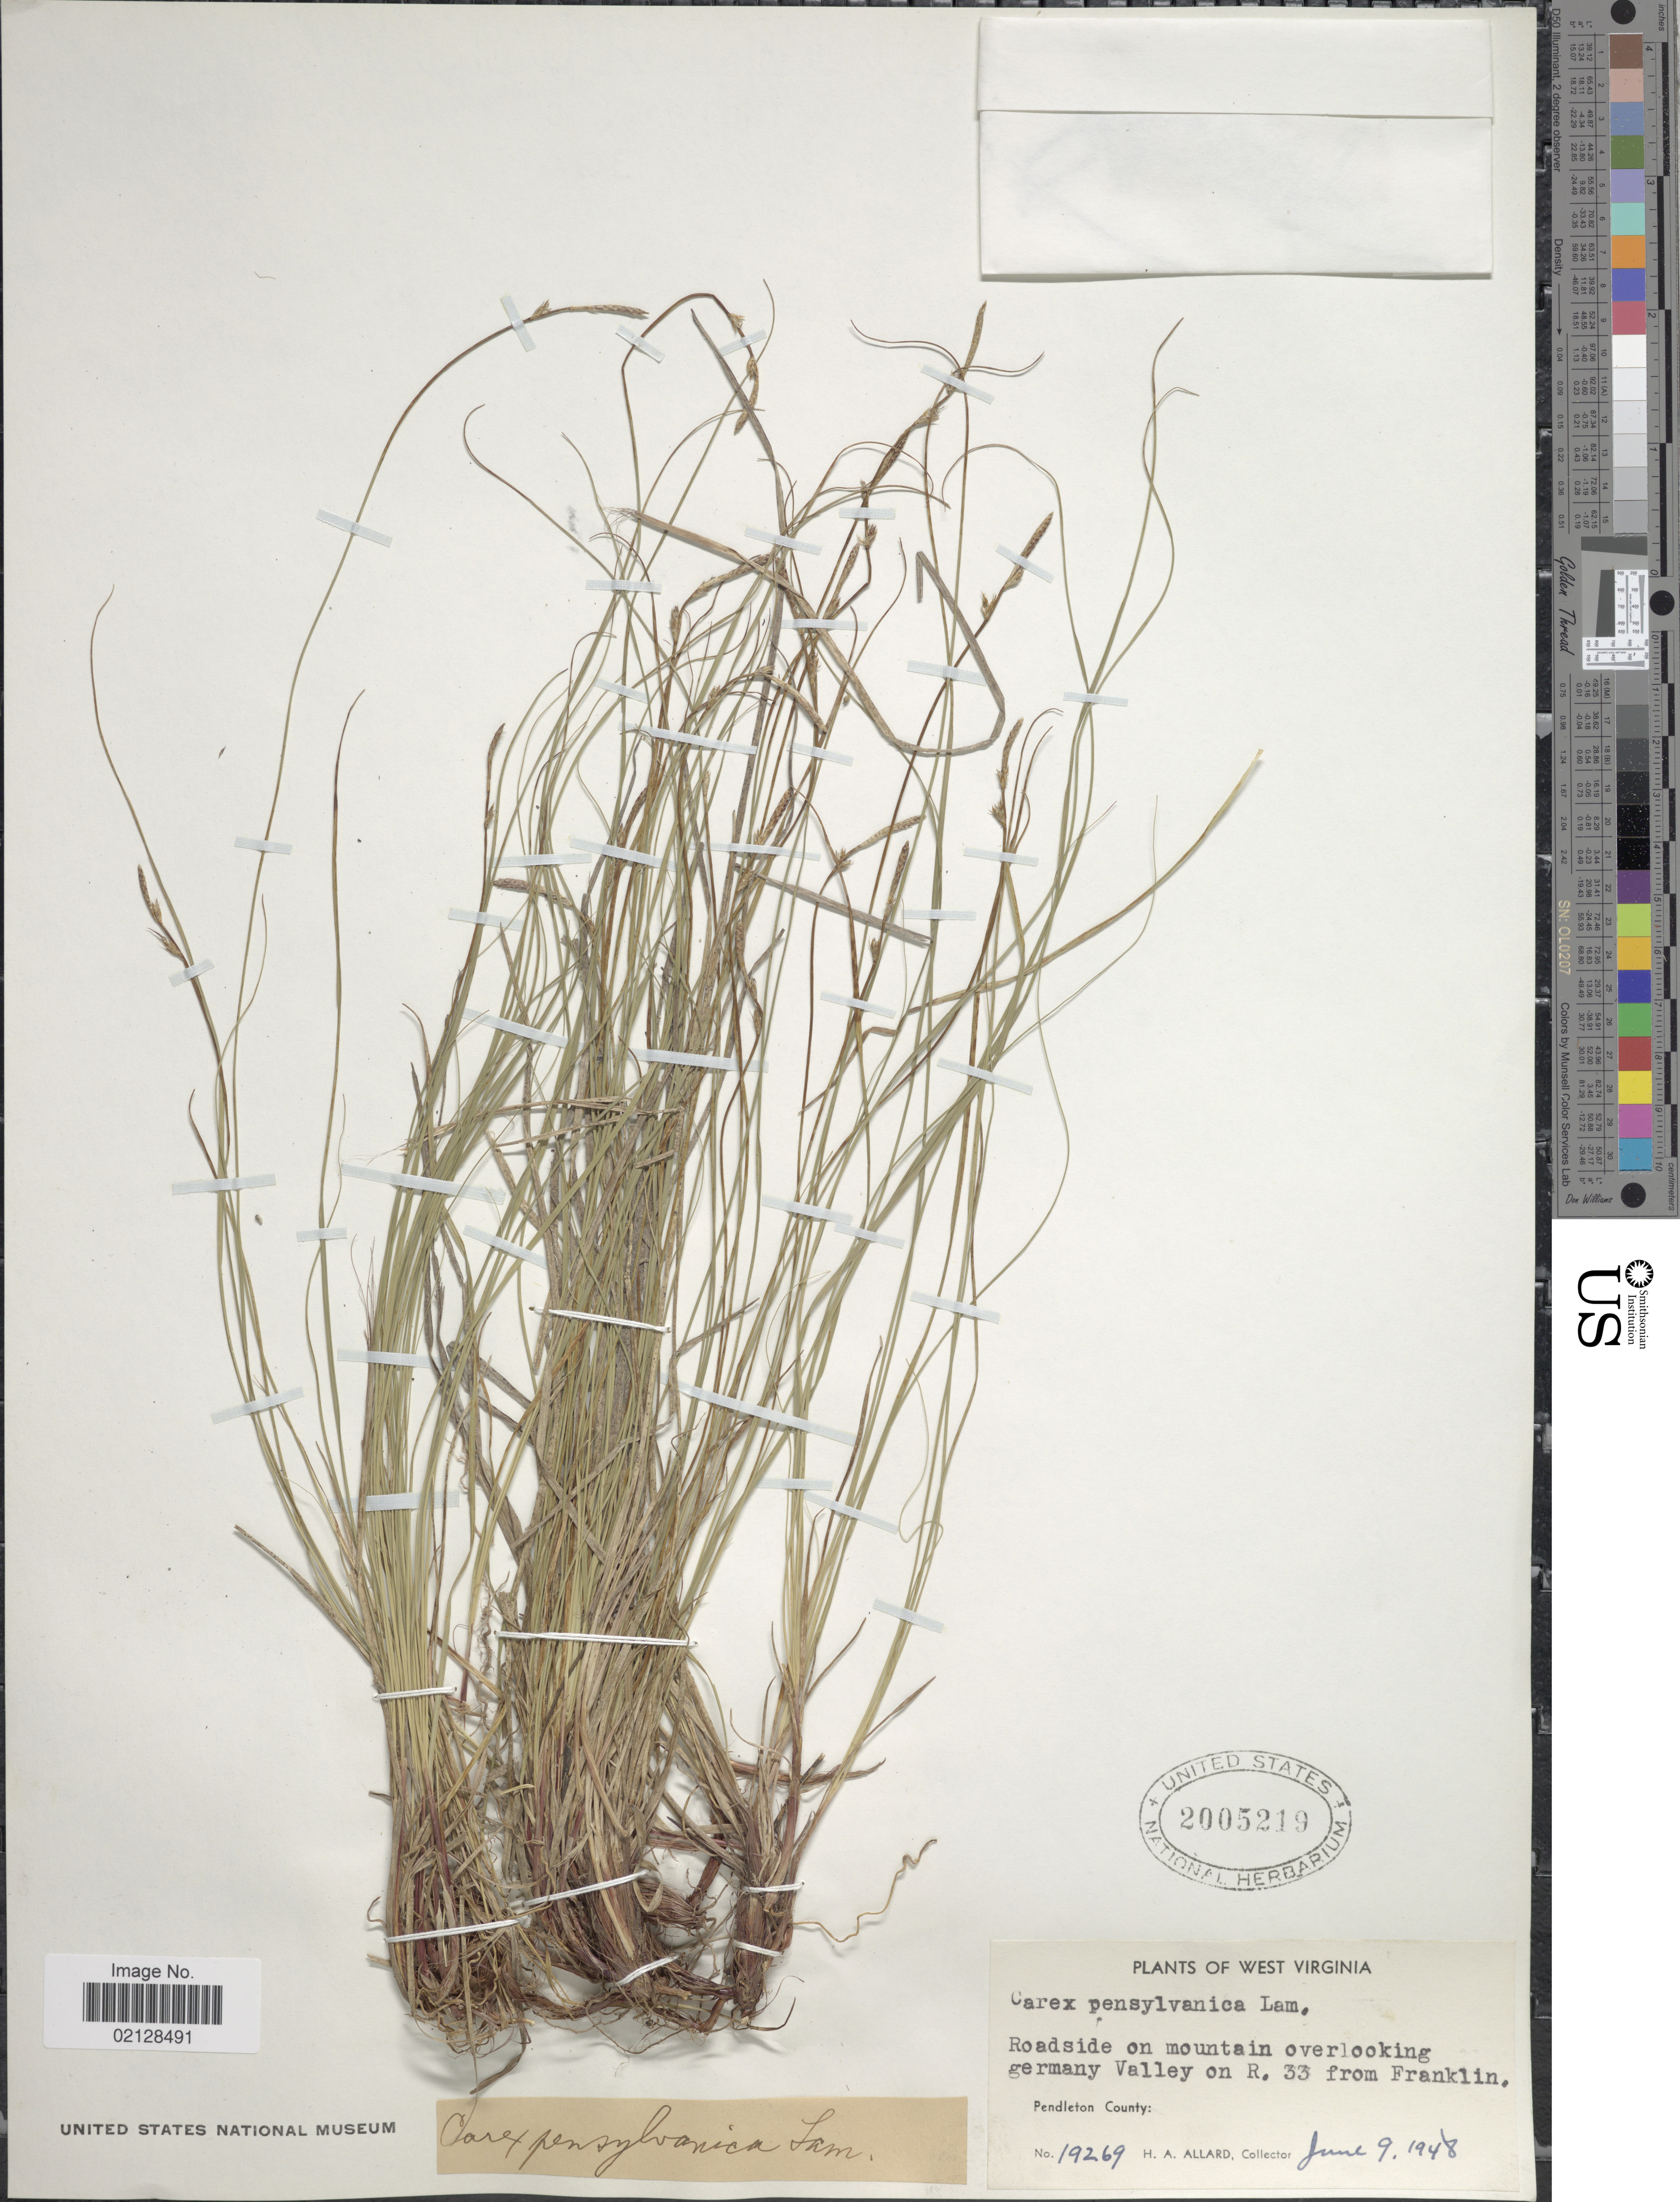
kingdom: Plantae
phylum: Tracheophyta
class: Liliopsida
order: Poales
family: Cyperaceae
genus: Carex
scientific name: Carex pensylvanica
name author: Lam.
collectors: H. A. Allard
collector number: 19269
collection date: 1948-06-09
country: United States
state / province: West Virginia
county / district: Pendleton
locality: Roadside on mountain overlooking germany Valley on R. 33 from Franklin, Pendleton County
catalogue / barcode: US 2005219